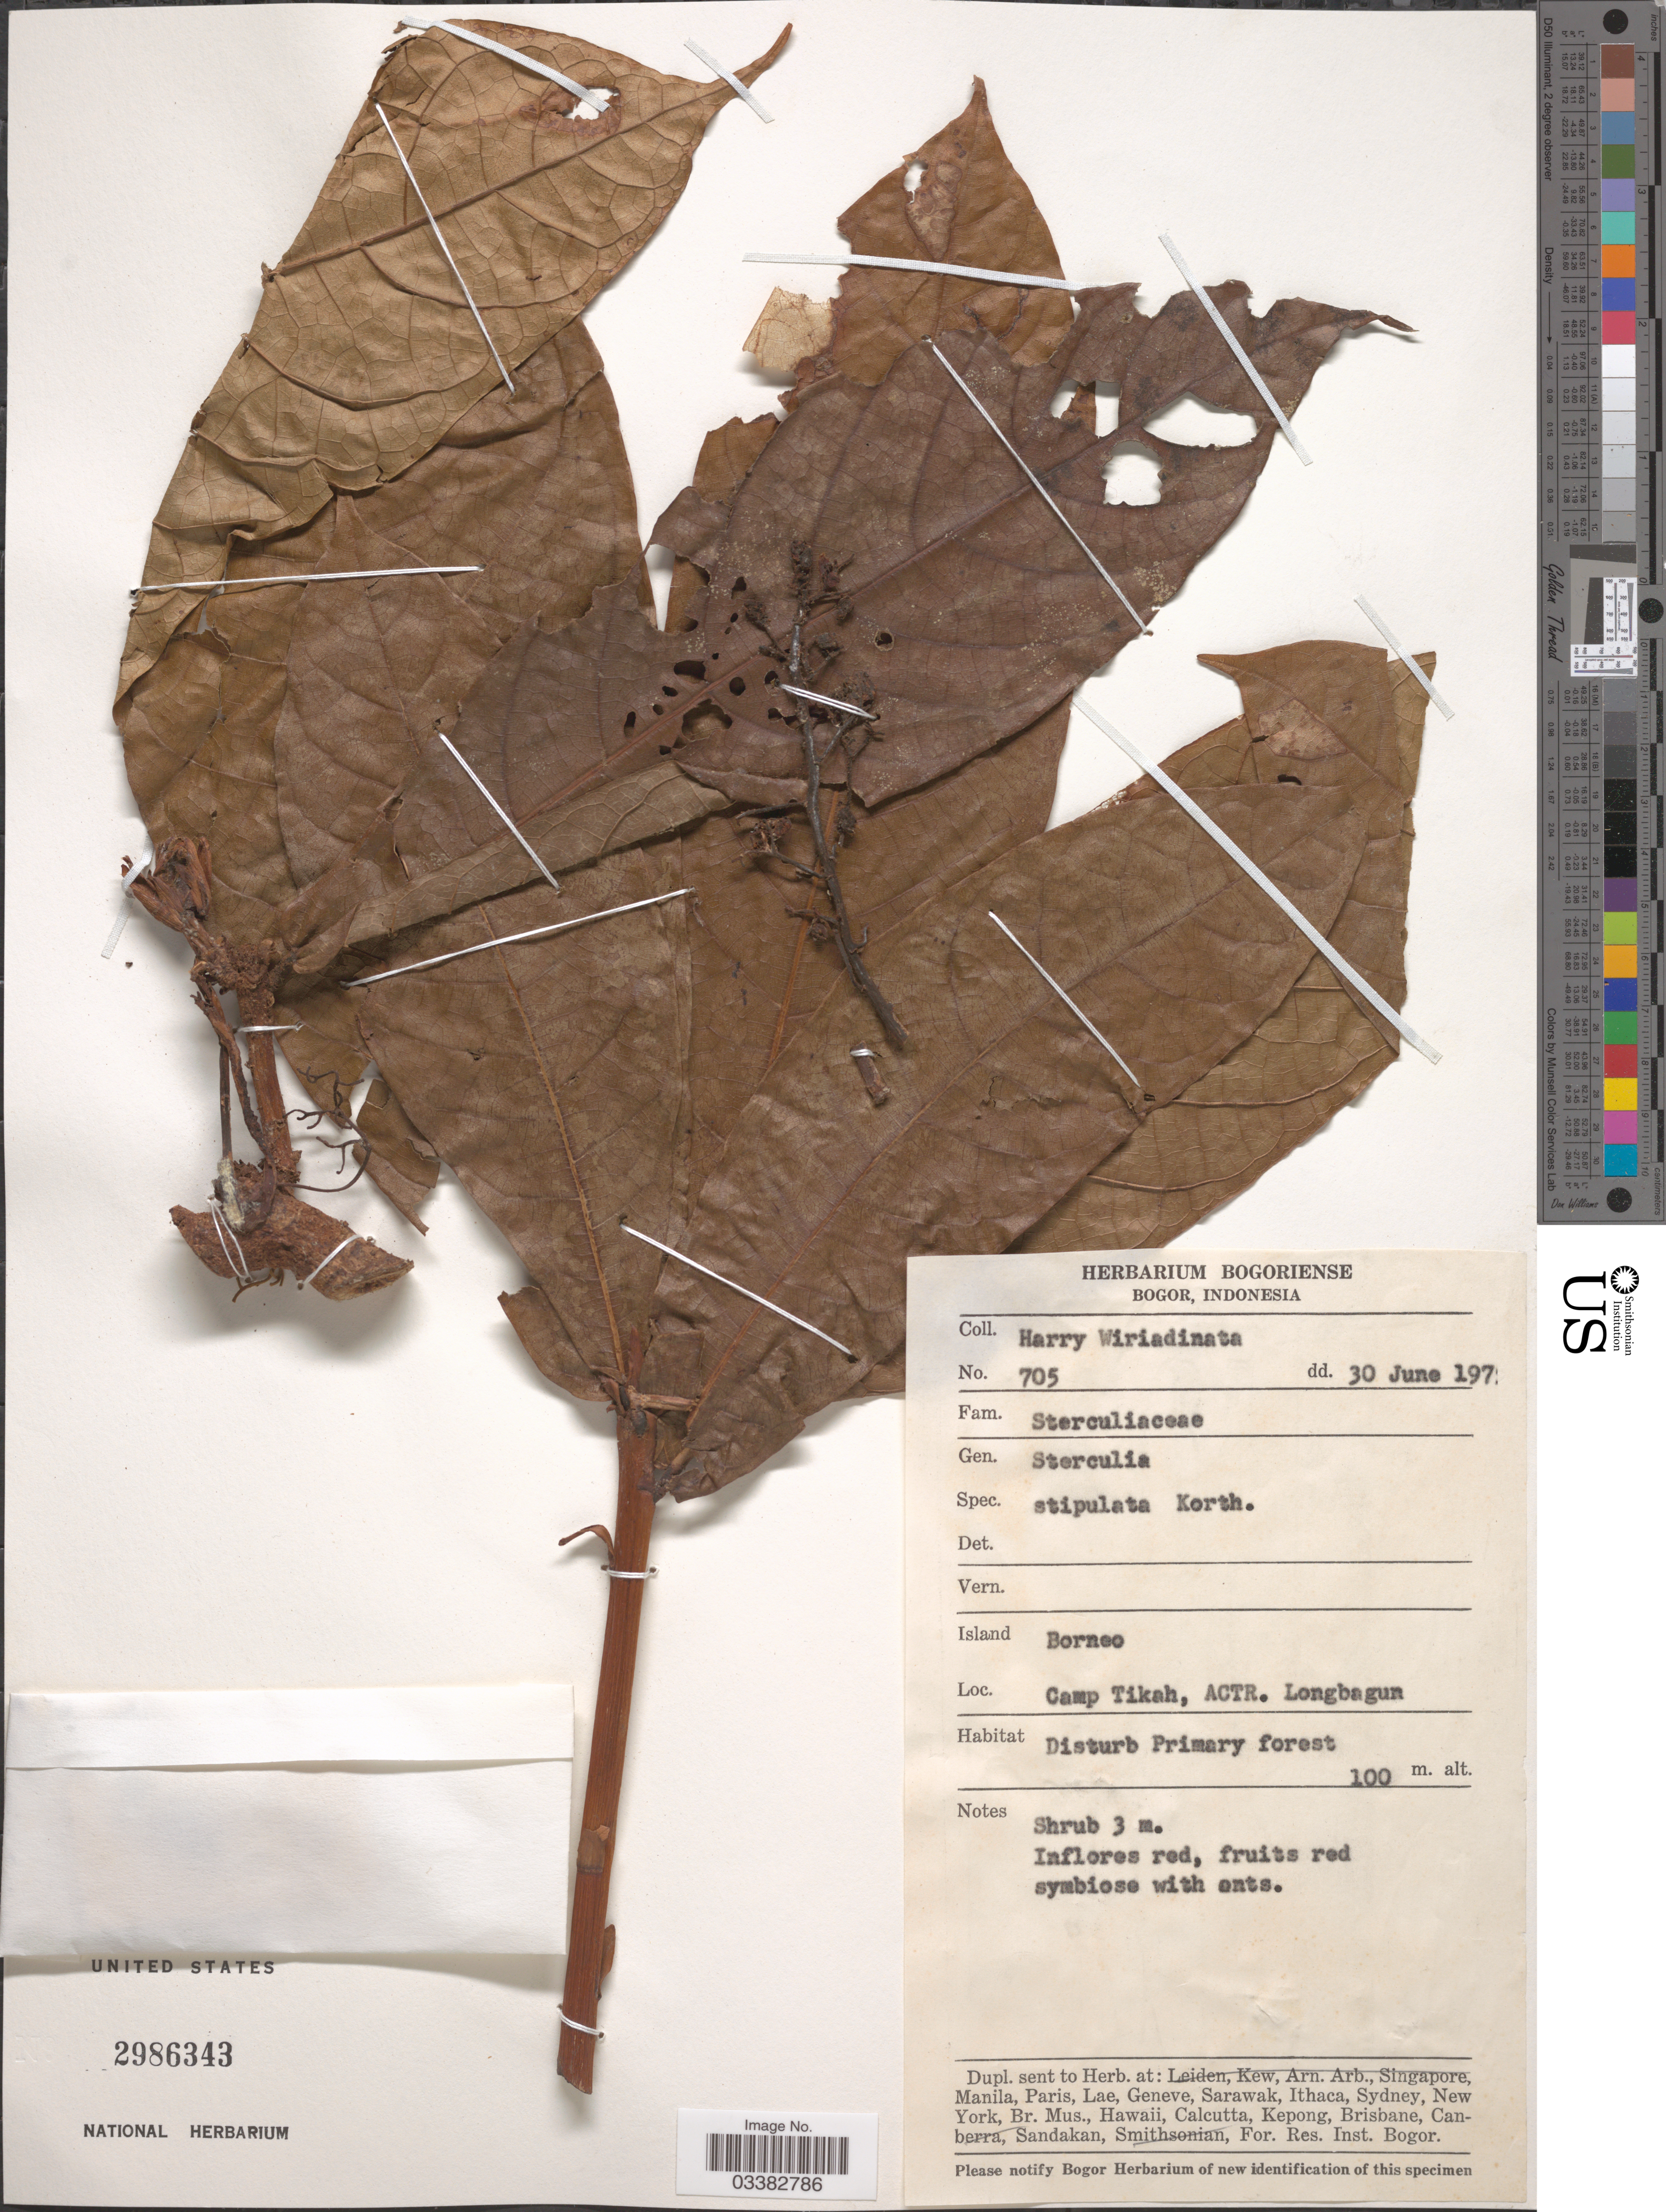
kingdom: Plantae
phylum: Tracheophyta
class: Magnoliopsida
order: Malvales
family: Malvaceae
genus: Sterculia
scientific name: Sterculia stipulata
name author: Korth.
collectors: H. Wiriadinata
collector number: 705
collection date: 1971-06-30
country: Indonesia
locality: Island Borneo. Camp Tikah, ACTR. Longbagun.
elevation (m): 100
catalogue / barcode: US 2986343